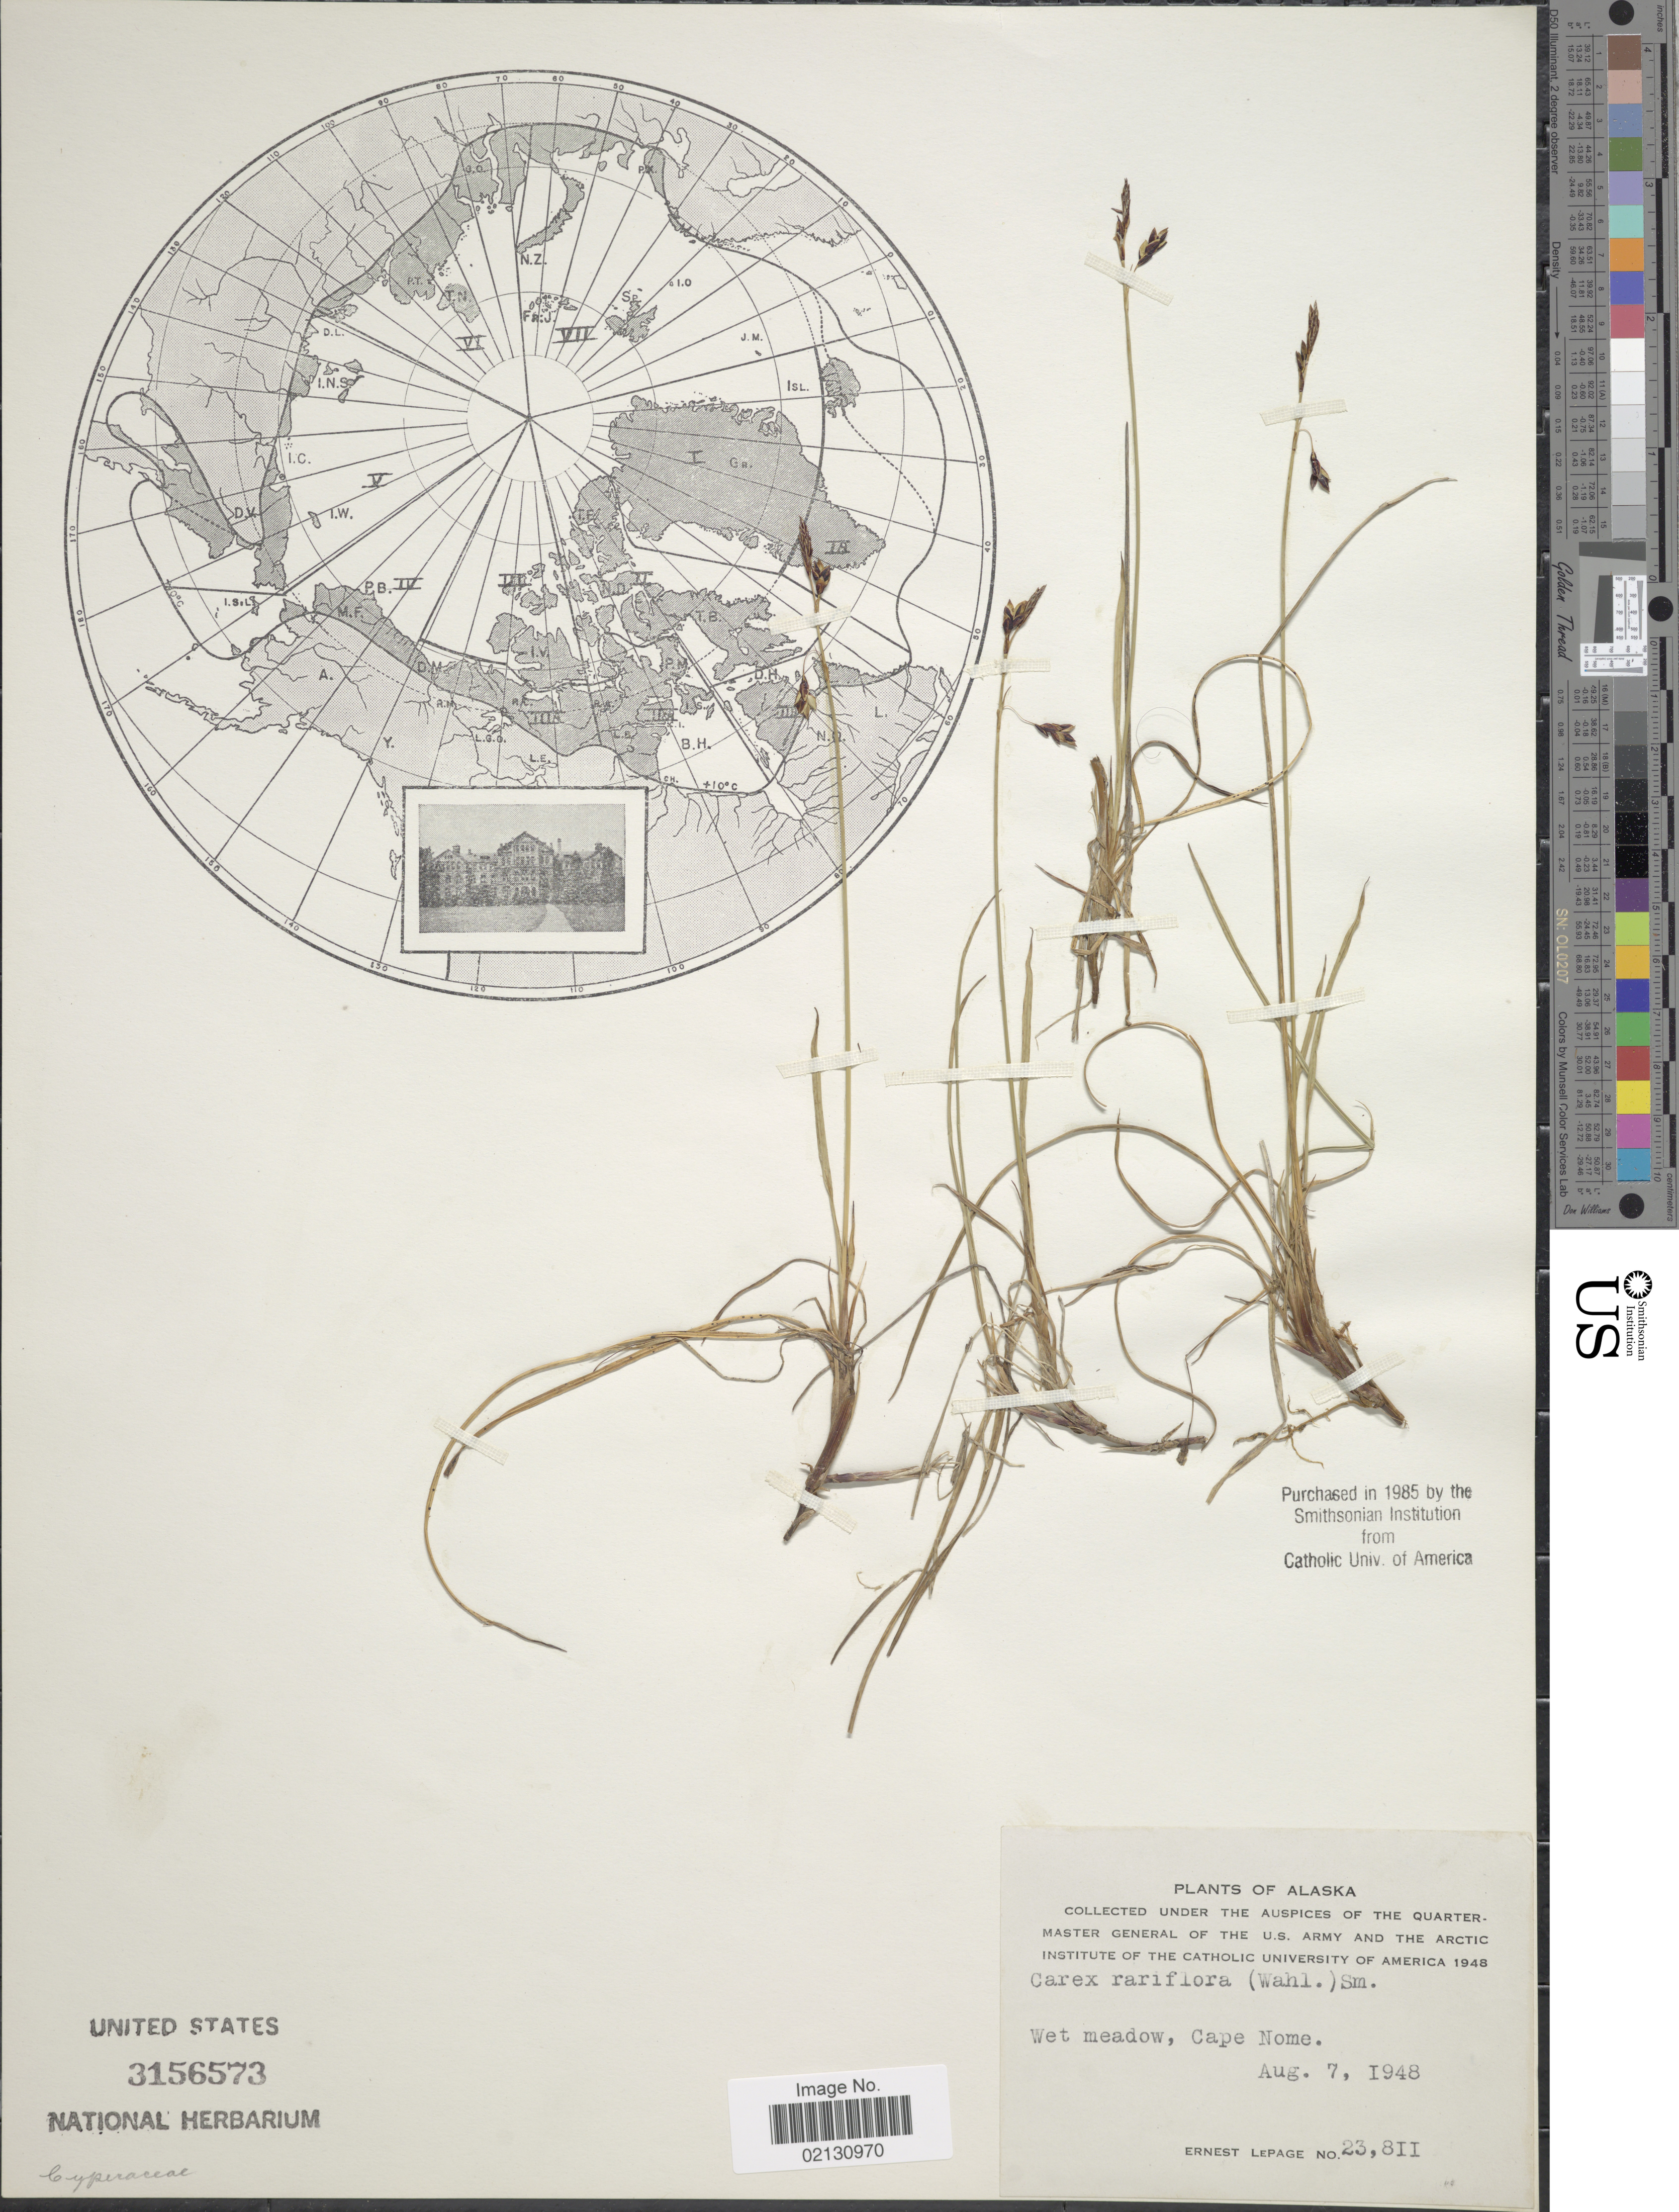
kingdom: Plantae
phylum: Tracheophyta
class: Liliopsida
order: Poales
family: Cyperaceae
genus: Carex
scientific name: Carex rariflora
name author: (Wahlenb.) Sm.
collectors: E. Lepage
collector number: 23811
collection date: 1948-08-07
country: United States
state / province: Alaska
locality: Cape Nome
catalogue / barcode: US 3156573